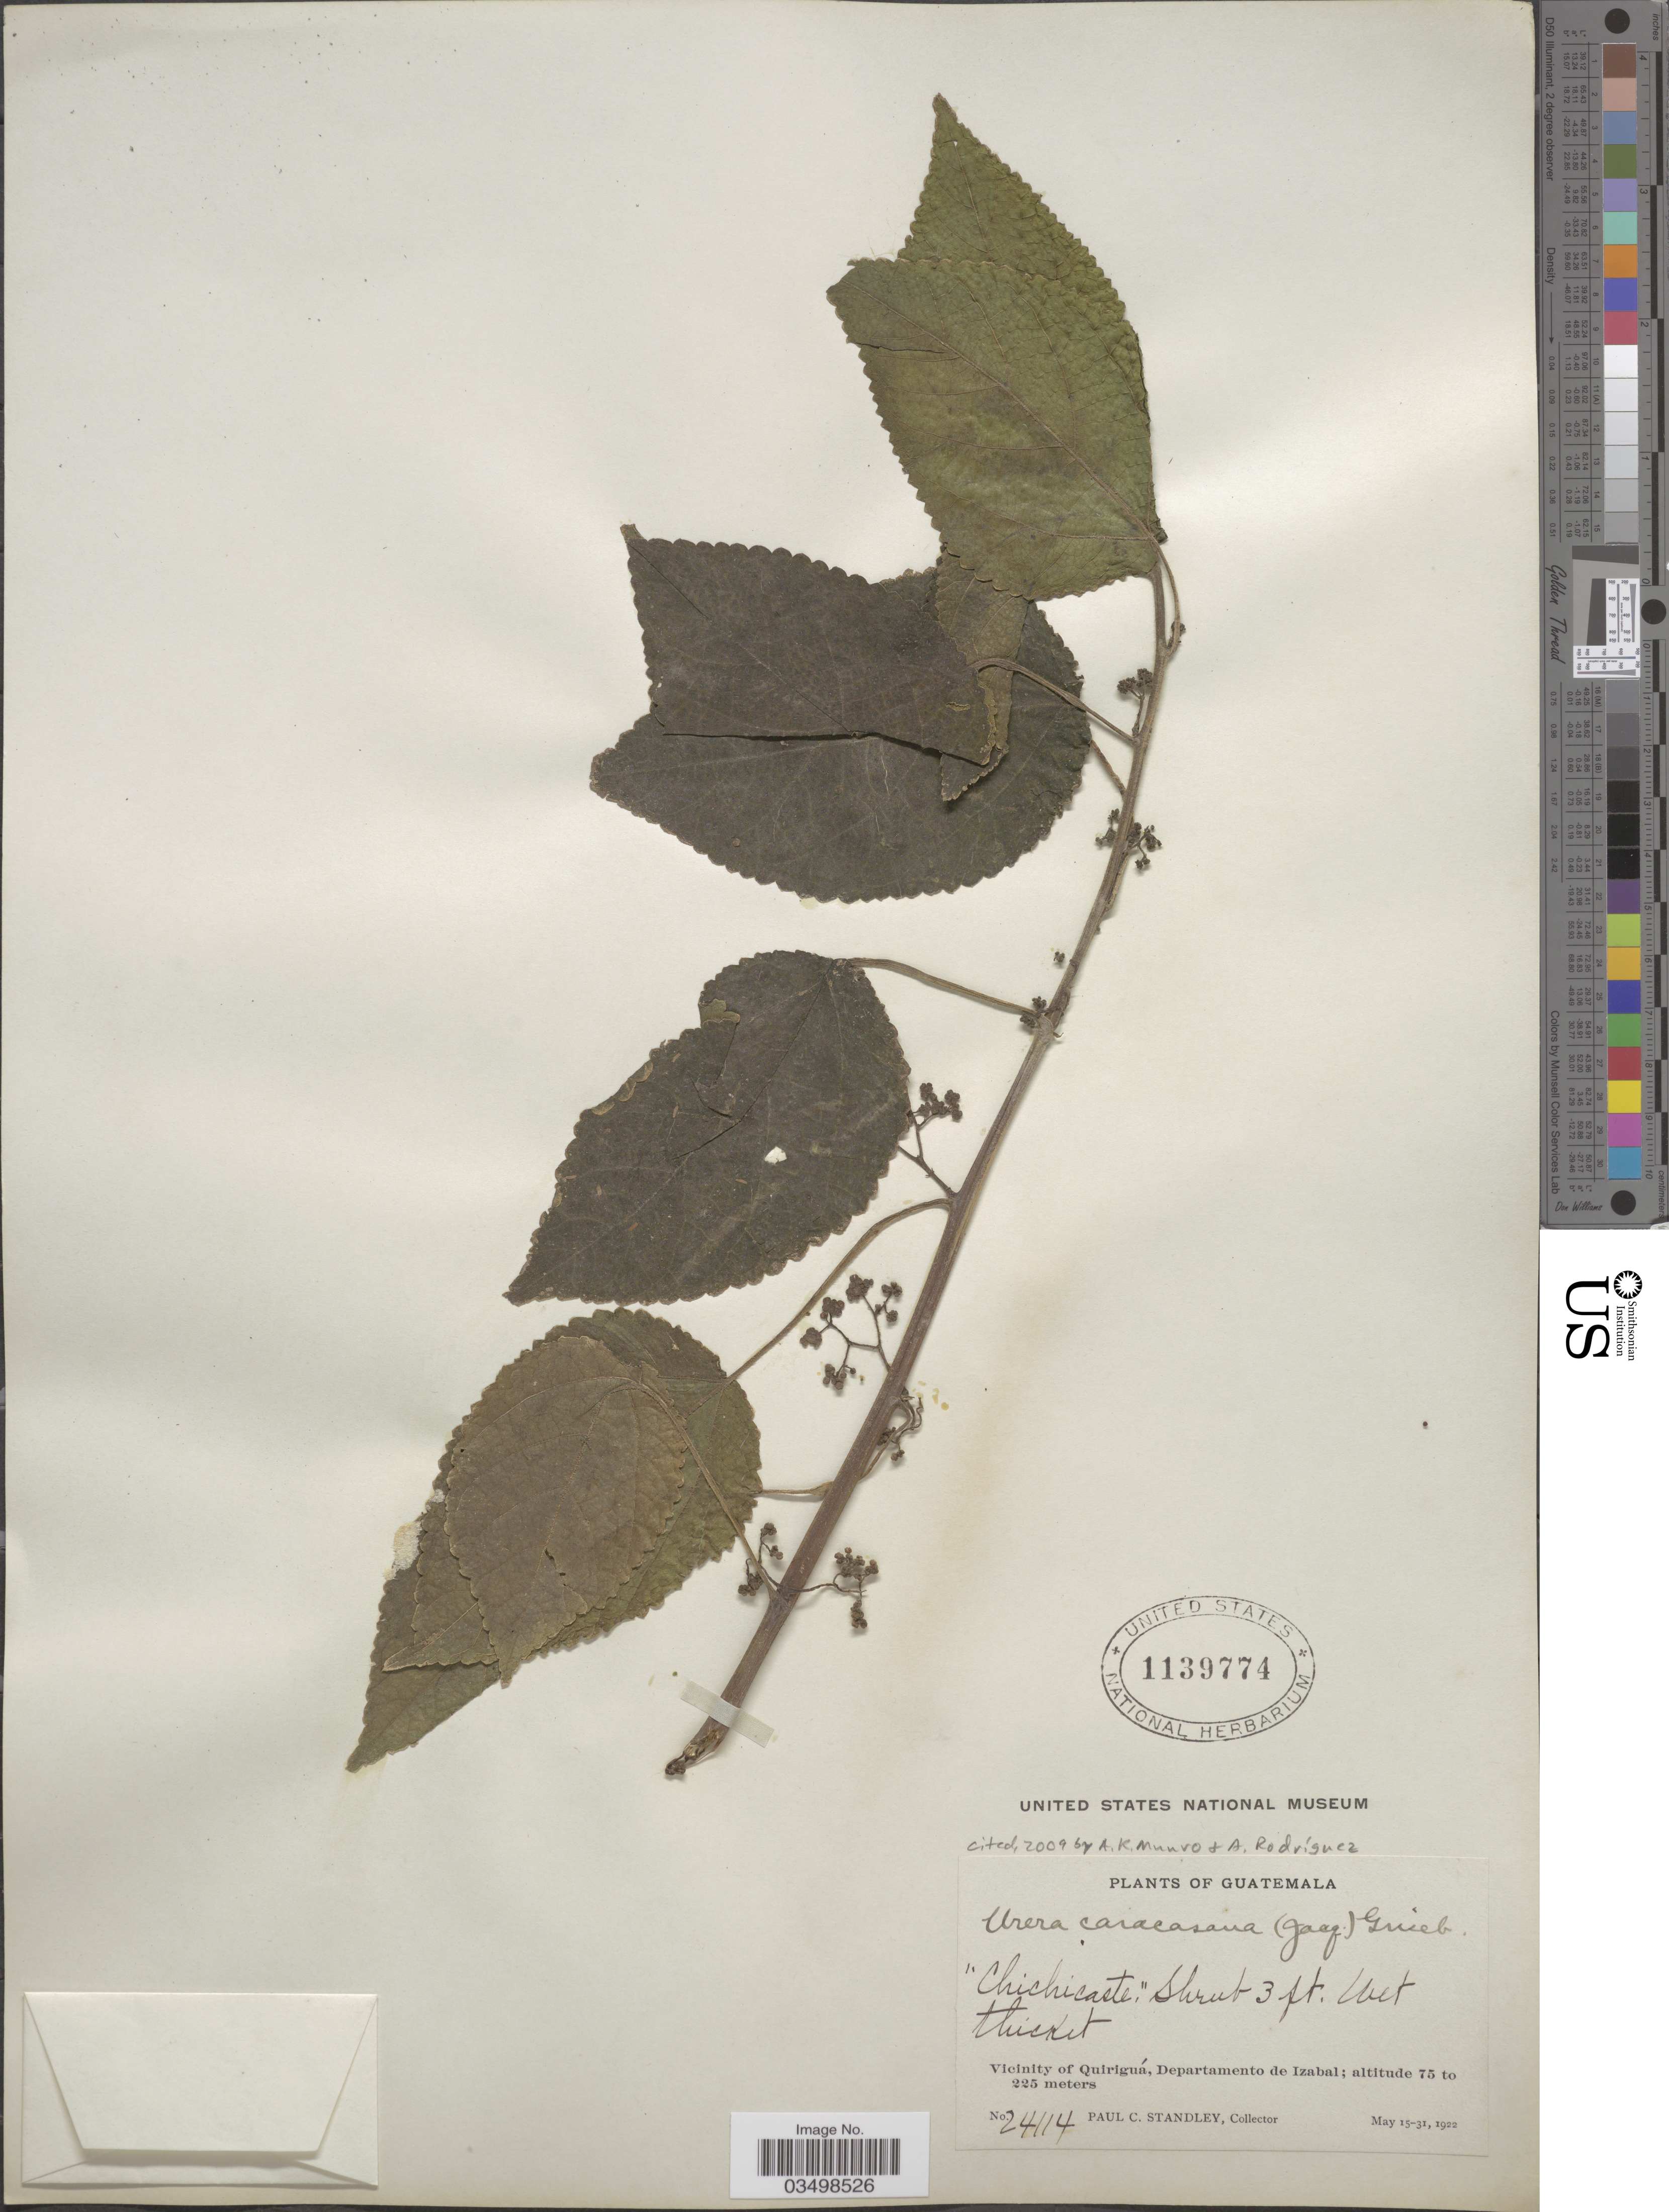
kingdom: Plantae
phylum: Tracheophyta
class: Magnoliopsida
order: Rosales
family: Urticaceae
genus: Urera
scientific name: Urera caracasana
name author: (Jacq.) Gaudich. ex Griseb.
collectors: P. C. Standley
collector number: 24114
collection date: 1922-05-15/1922-05-31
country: Guatemala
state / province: Izabal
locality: Vicinity of Quiriguá, Departamento de Izabal.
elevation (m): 75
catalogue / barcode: US 1139774